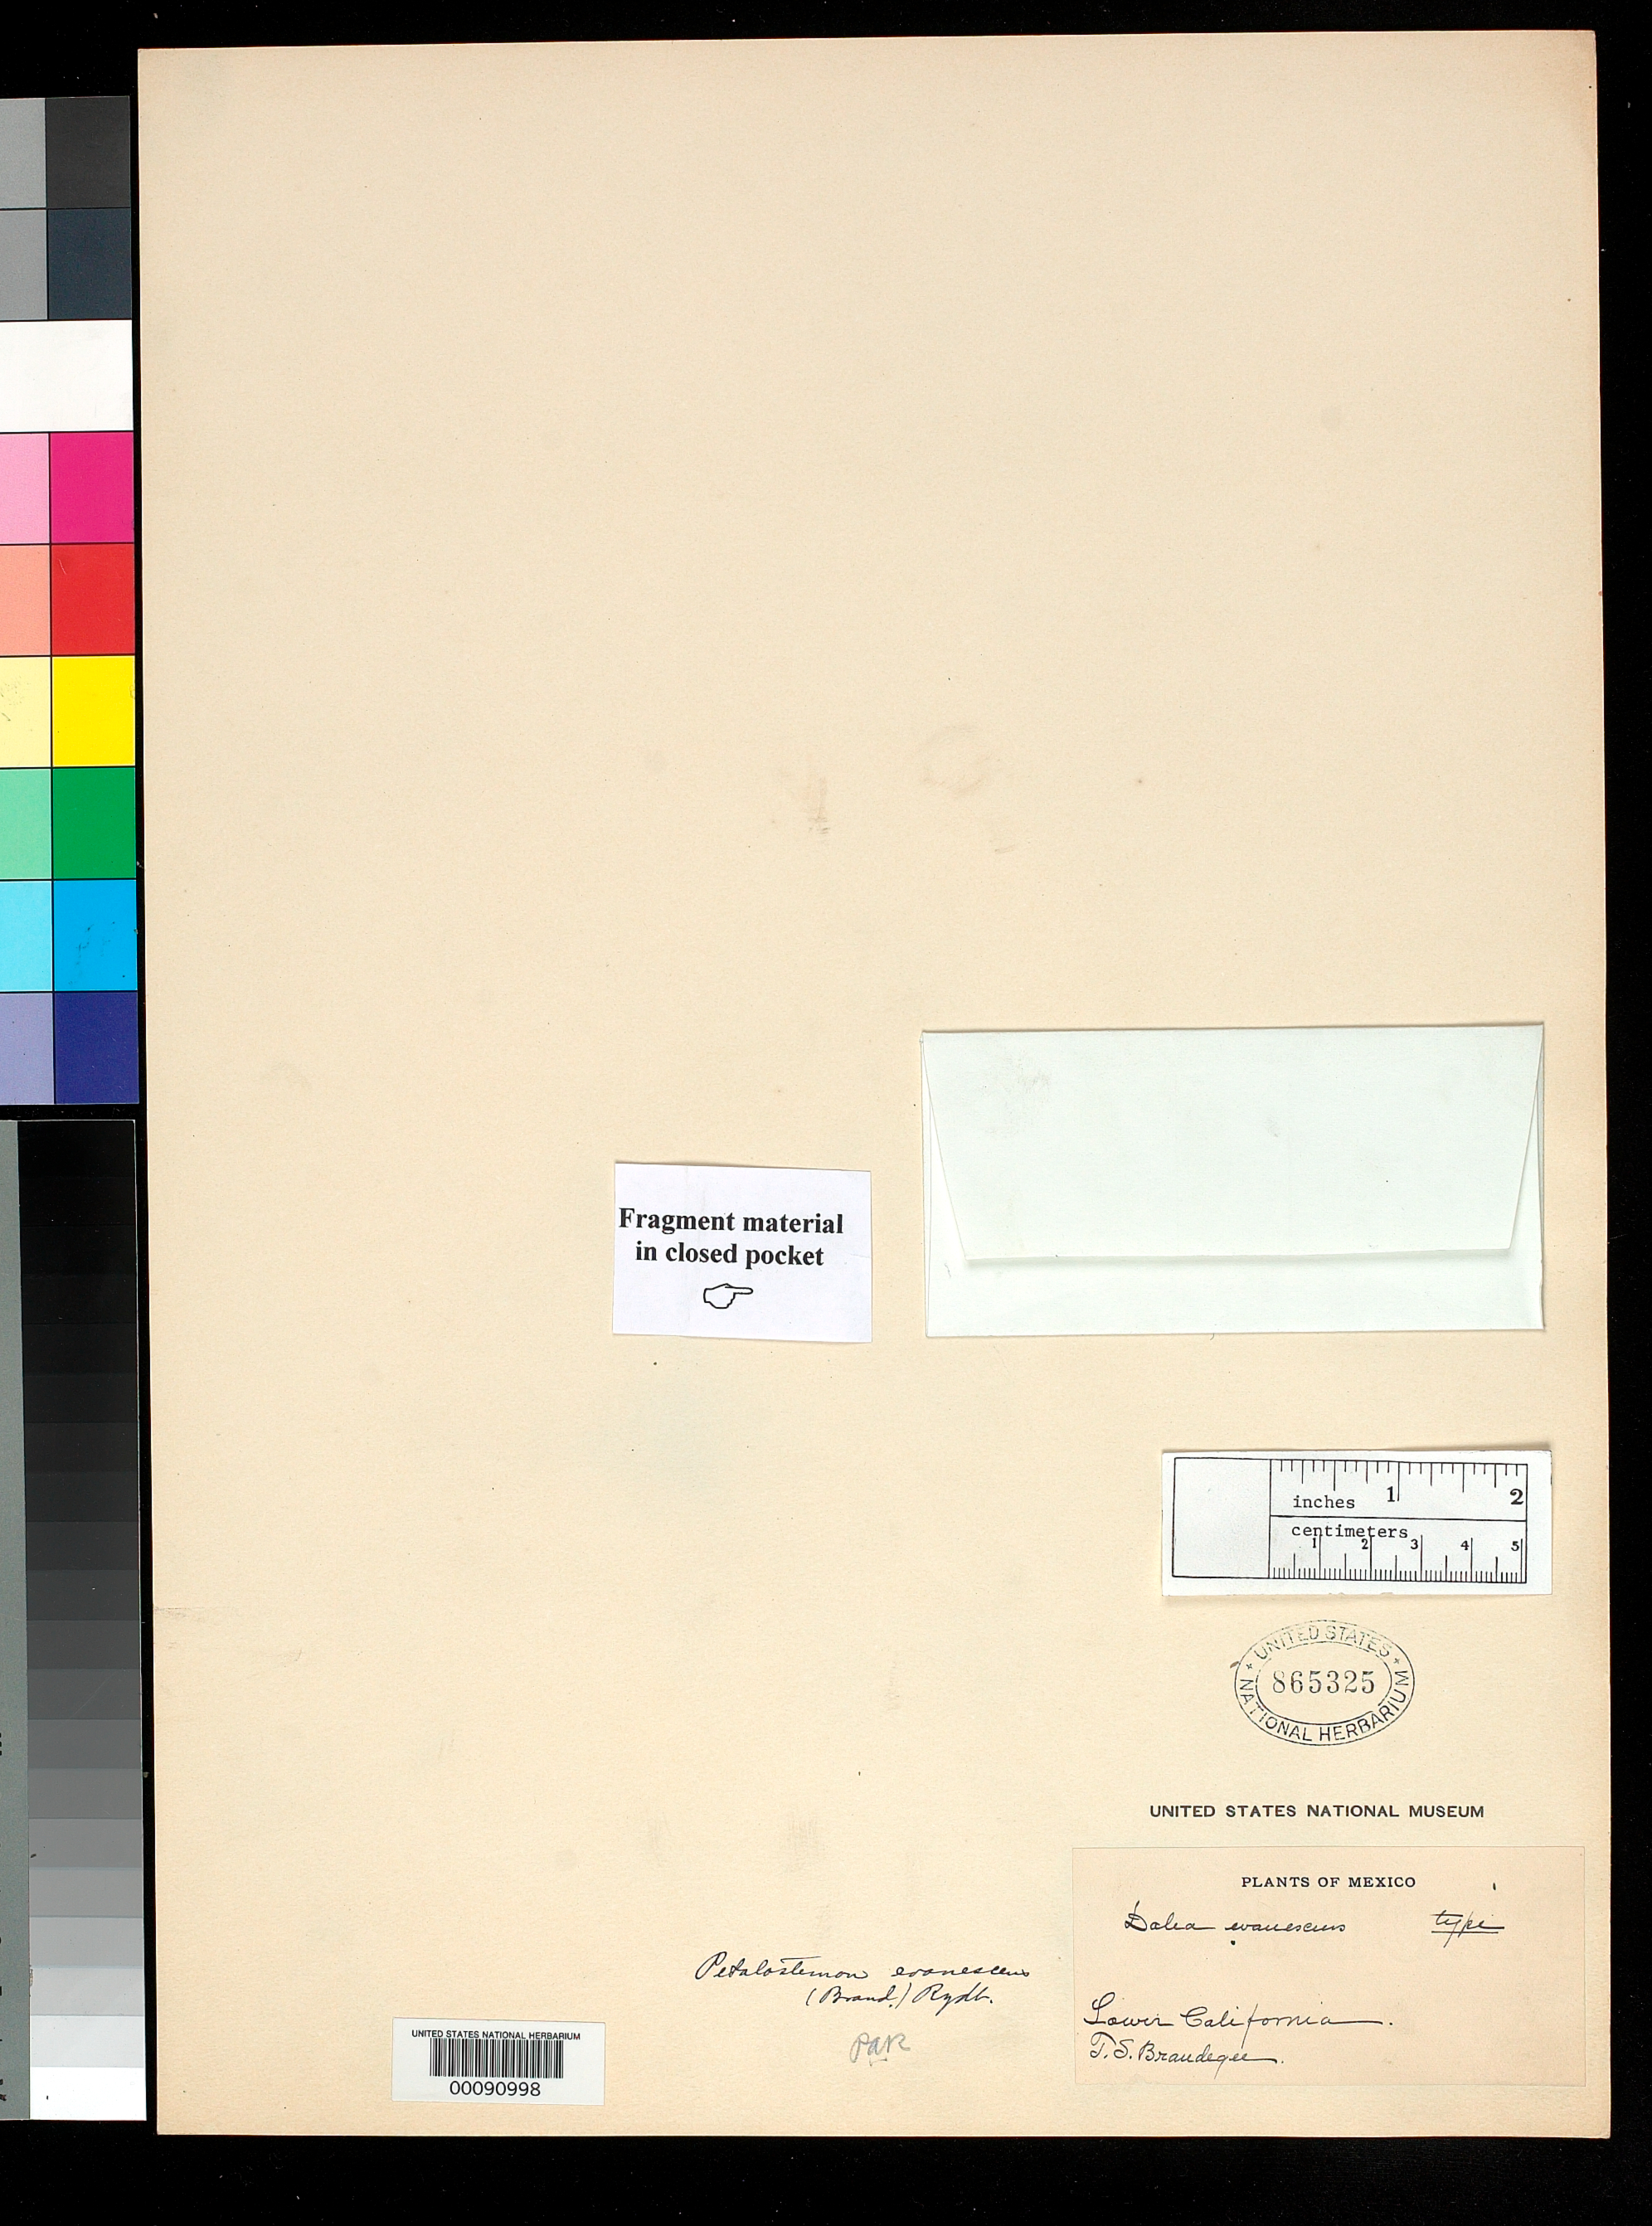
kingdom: Plantae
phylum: Tracheophyta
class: Magnoliopsida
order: Fabales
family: Fabaceae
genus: Dalea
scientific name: Dalea evanescens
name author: Brandegee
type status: Type Fragment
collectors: T. S. Brandegee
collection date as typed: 16 Apr 1889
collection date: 1889-04-16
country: Mexico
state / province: Baja California Sur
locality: Near San Ignacio.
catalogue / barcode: US 865325